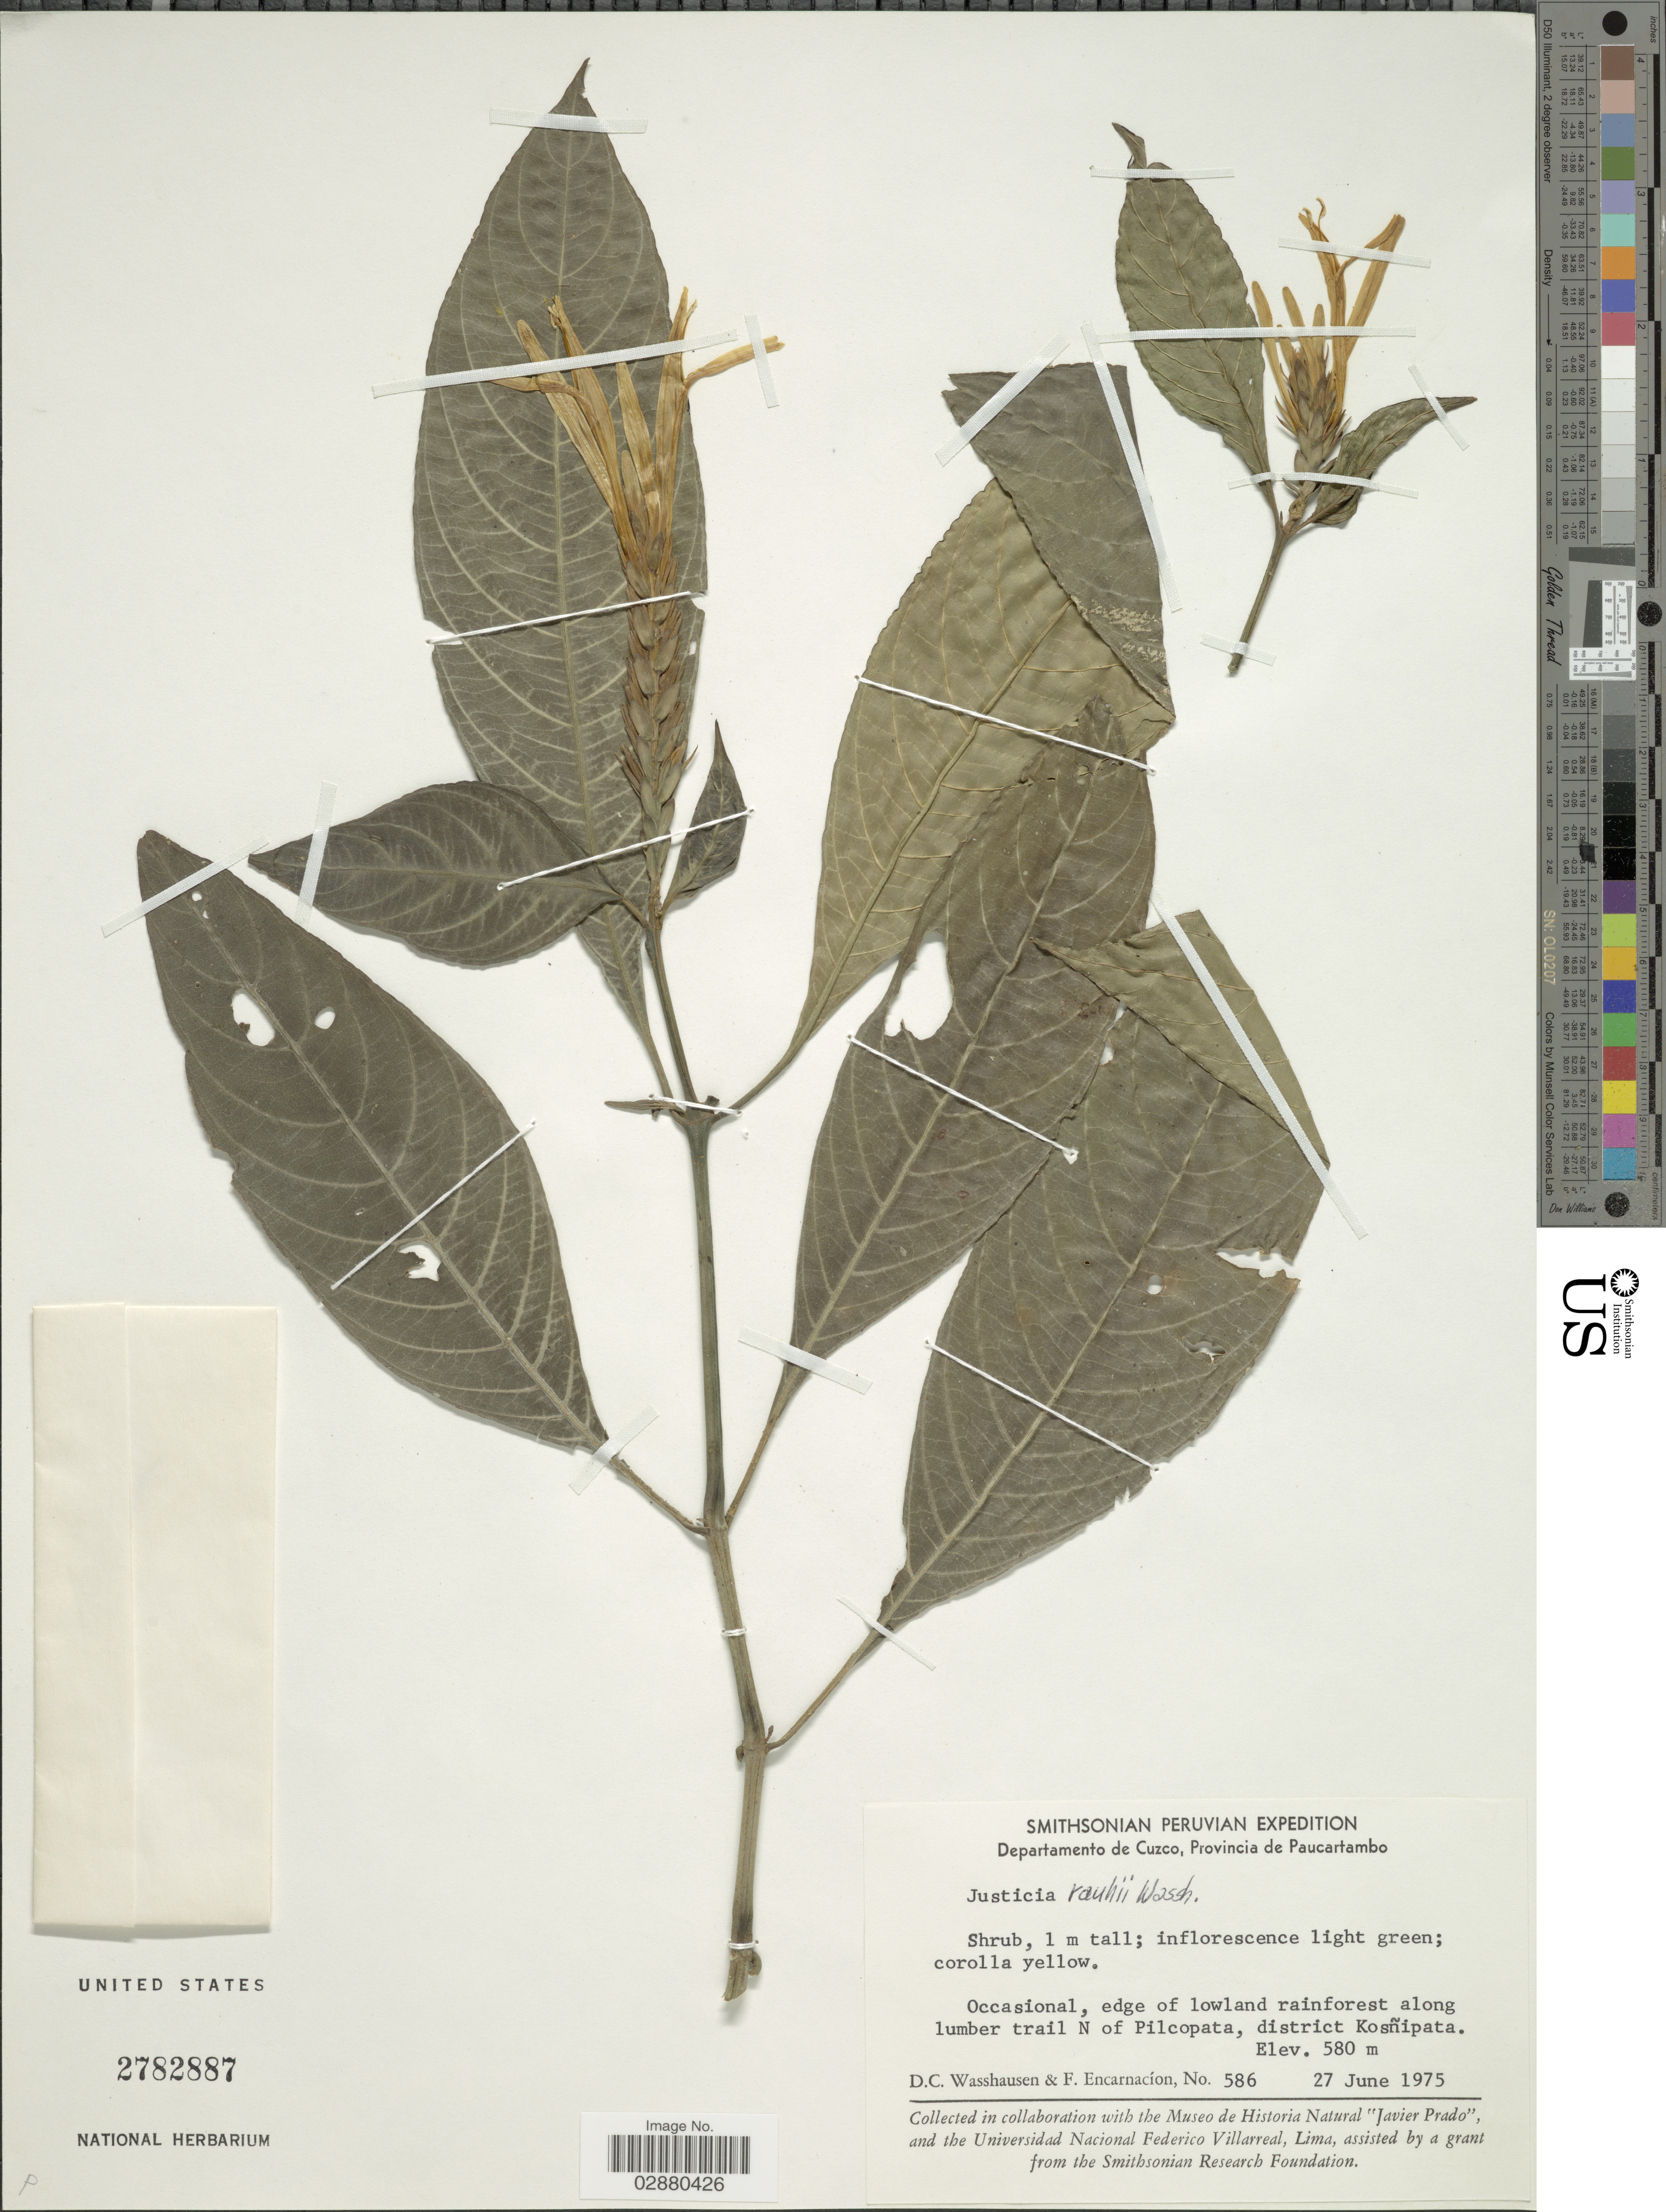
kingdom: Plantae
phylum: Tracheophyta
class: Magnoliopsida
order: Lamiales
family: Acanthaceae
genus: Justicia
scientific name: Justicia rauhii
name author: Wassh.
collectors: D. C. Wasshausen & F. Encarnación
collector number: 586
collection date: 1975-06-27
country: Peru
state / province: Cusco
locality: Departamento de Cuzco, Provincia de Paucartambo. Edge of lowland rainforest along lumber trail N of Pilcopata, district Kosñipata.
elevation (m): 580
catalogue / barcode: US 2782887